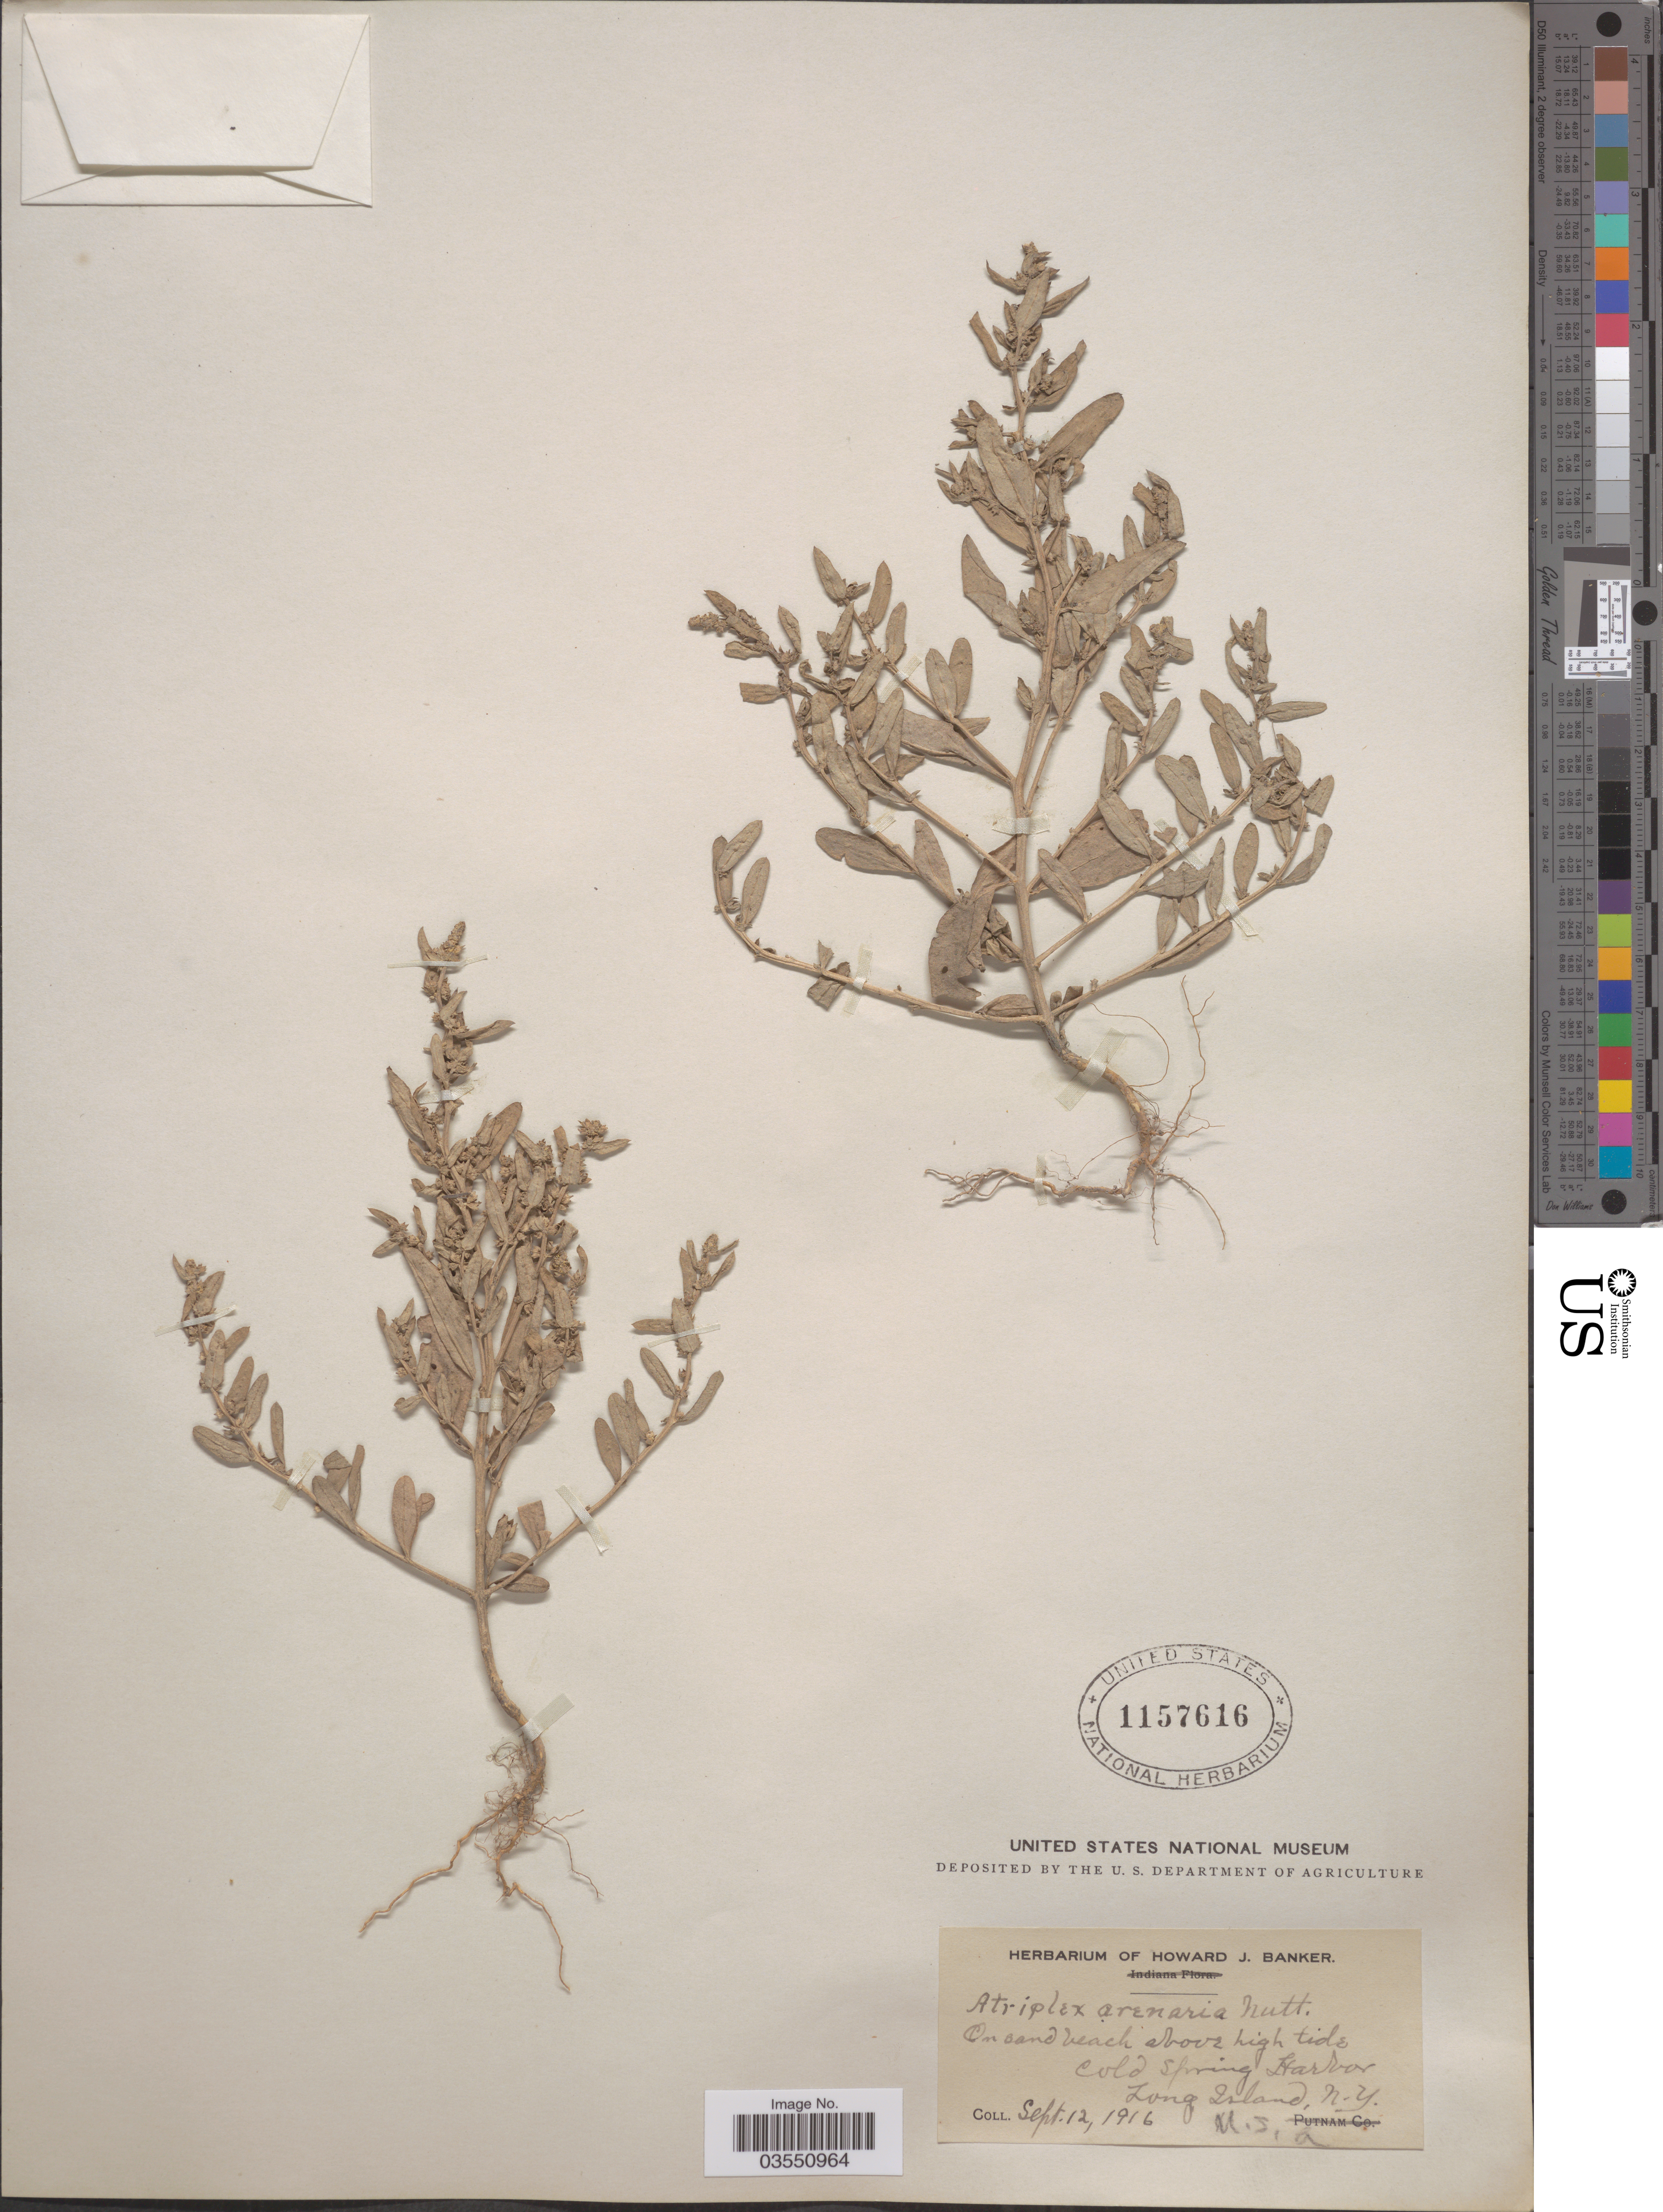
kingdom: Plantae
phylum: Tracheophyta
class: Magnoliopsida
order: Caryophyllales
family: Amaranthaceae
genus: Atriplex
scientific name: Atriplex arenaria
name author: Nutt.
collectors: M. S. A.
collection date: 1916-09-12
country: United States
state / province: New York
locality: Cold Spring Harbor. Long Island.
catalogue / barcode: US 1157616